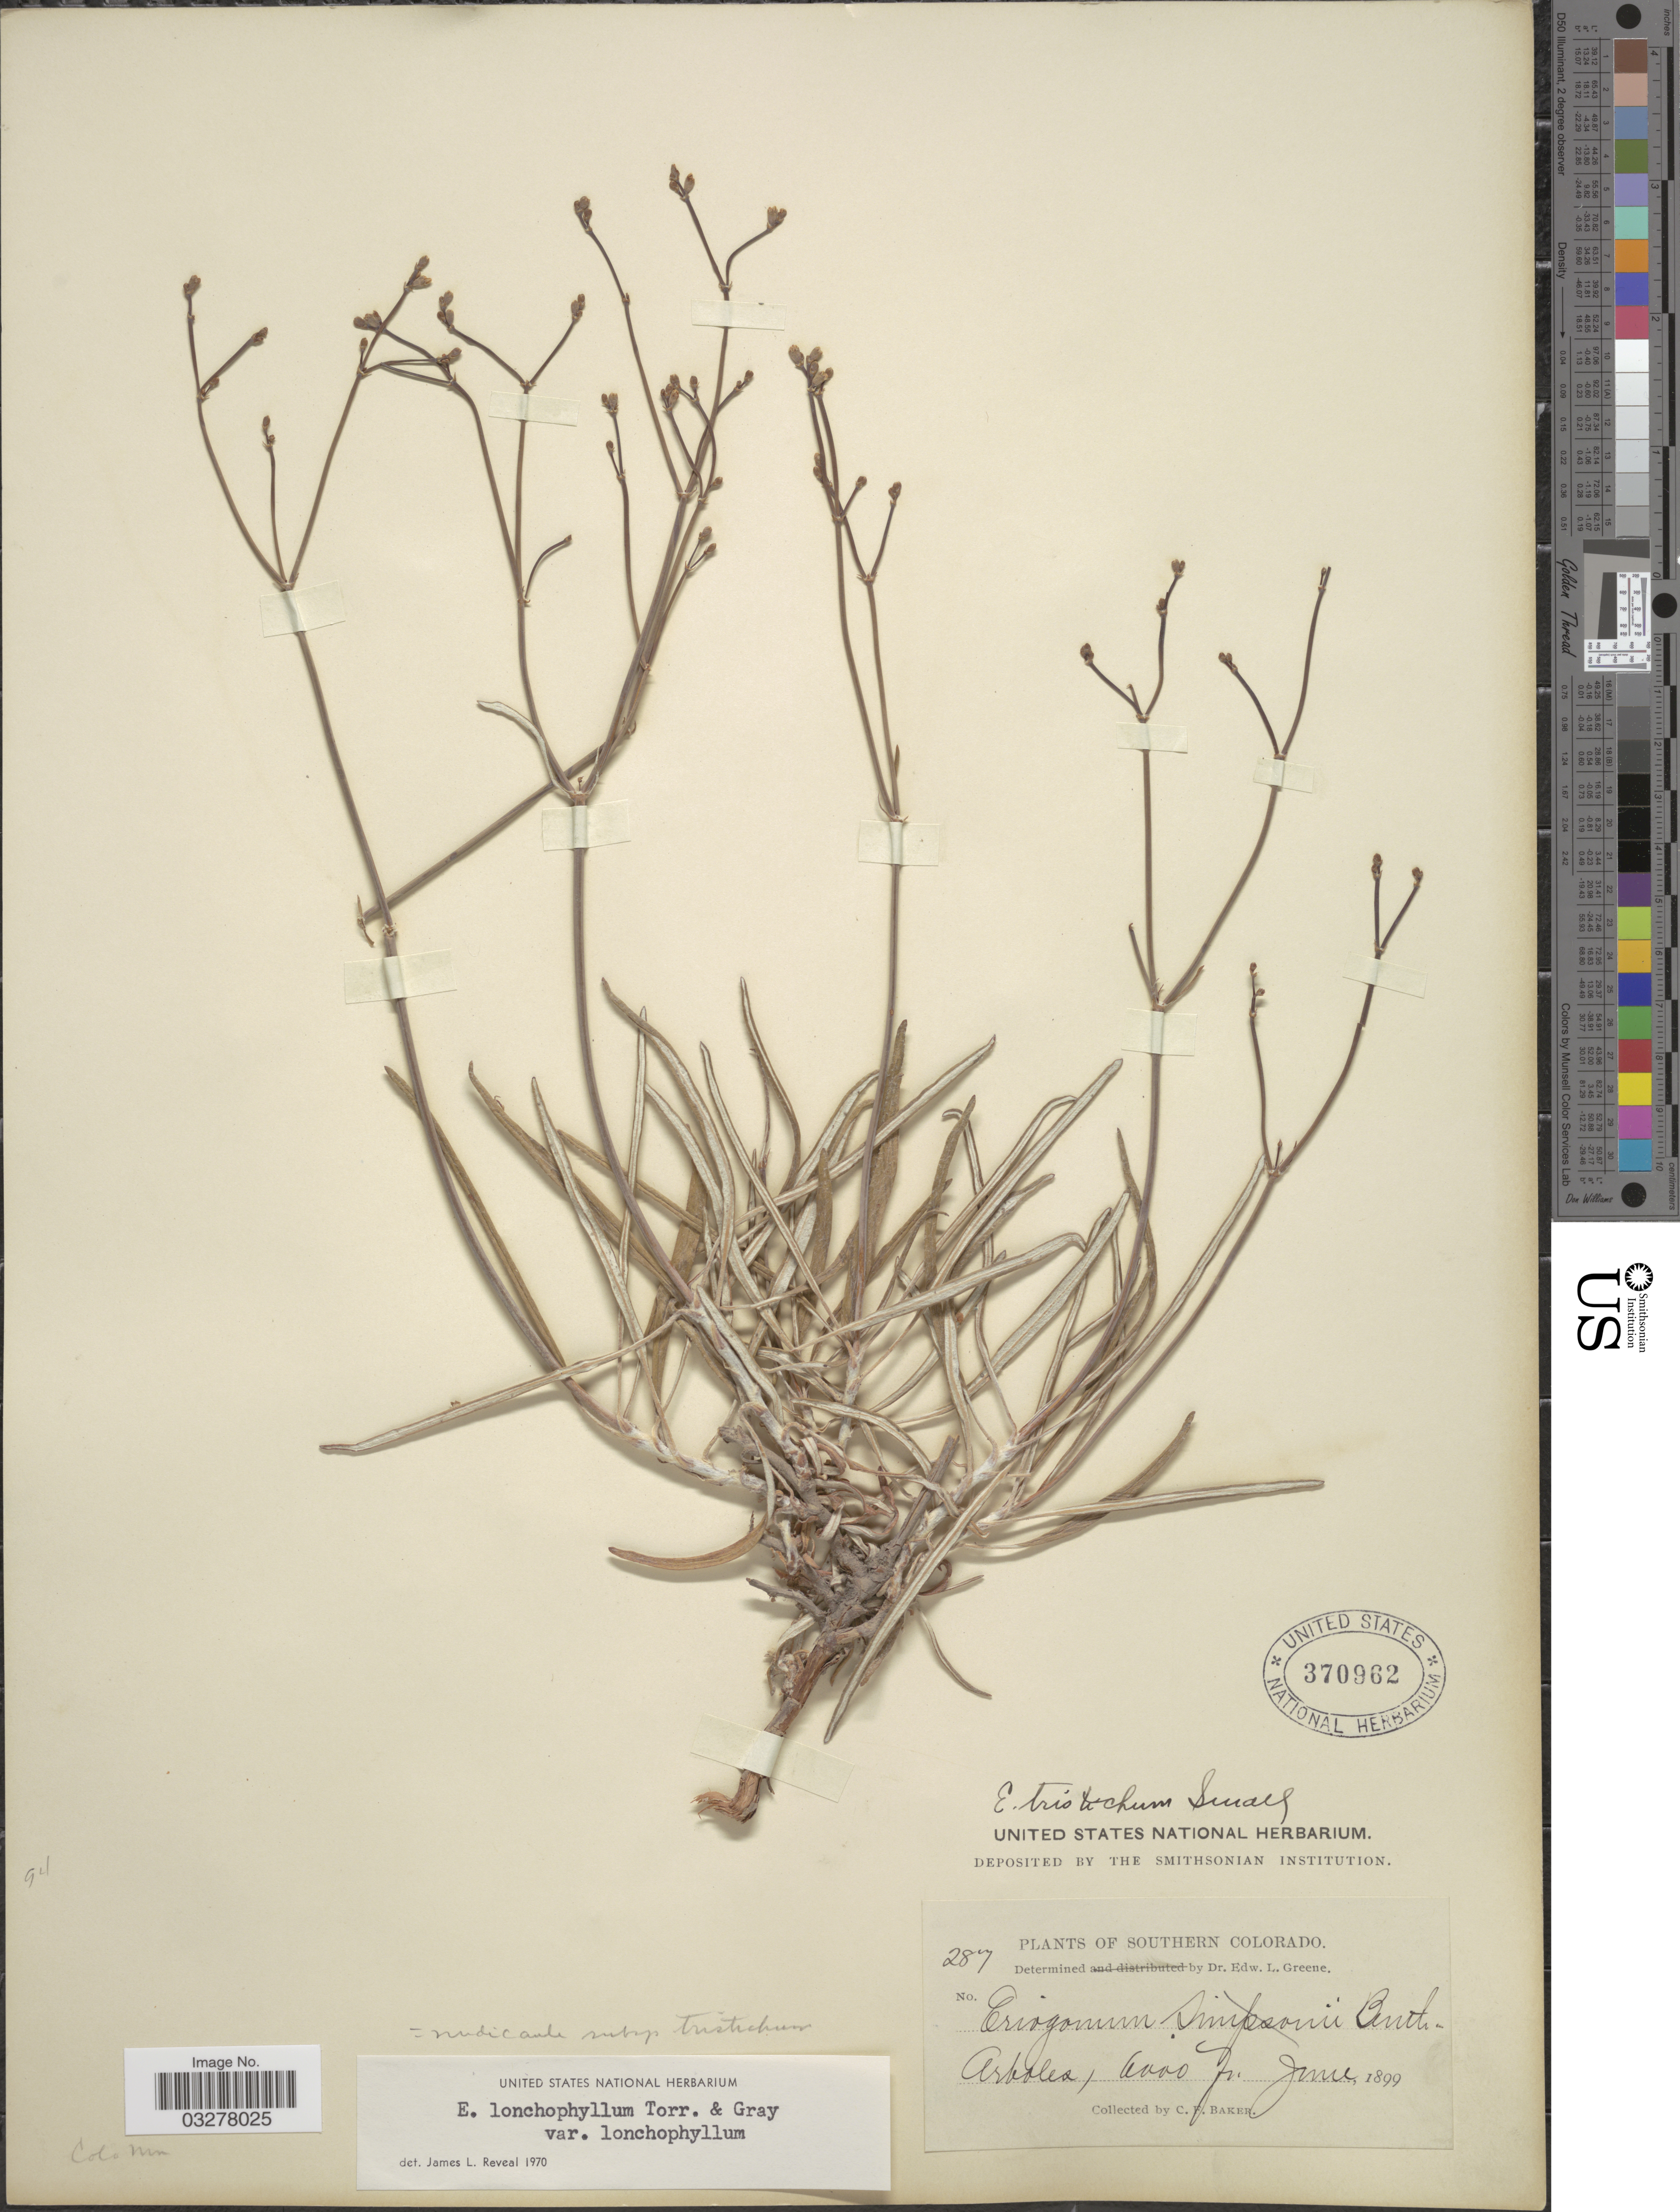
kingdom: Plantae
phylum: Tracheophyta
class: Magnoliopsida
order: Caryophyllales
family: Polygonaceae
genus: Eriogonum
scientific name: Eriogonum lonchophyllum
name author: Torr. & A. Gray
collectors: C. F. Baker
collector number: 287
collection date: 1899-06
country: United States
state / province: Colorado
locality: Southern Colorado. Arboles.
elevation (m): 1829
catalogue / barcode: US 370962